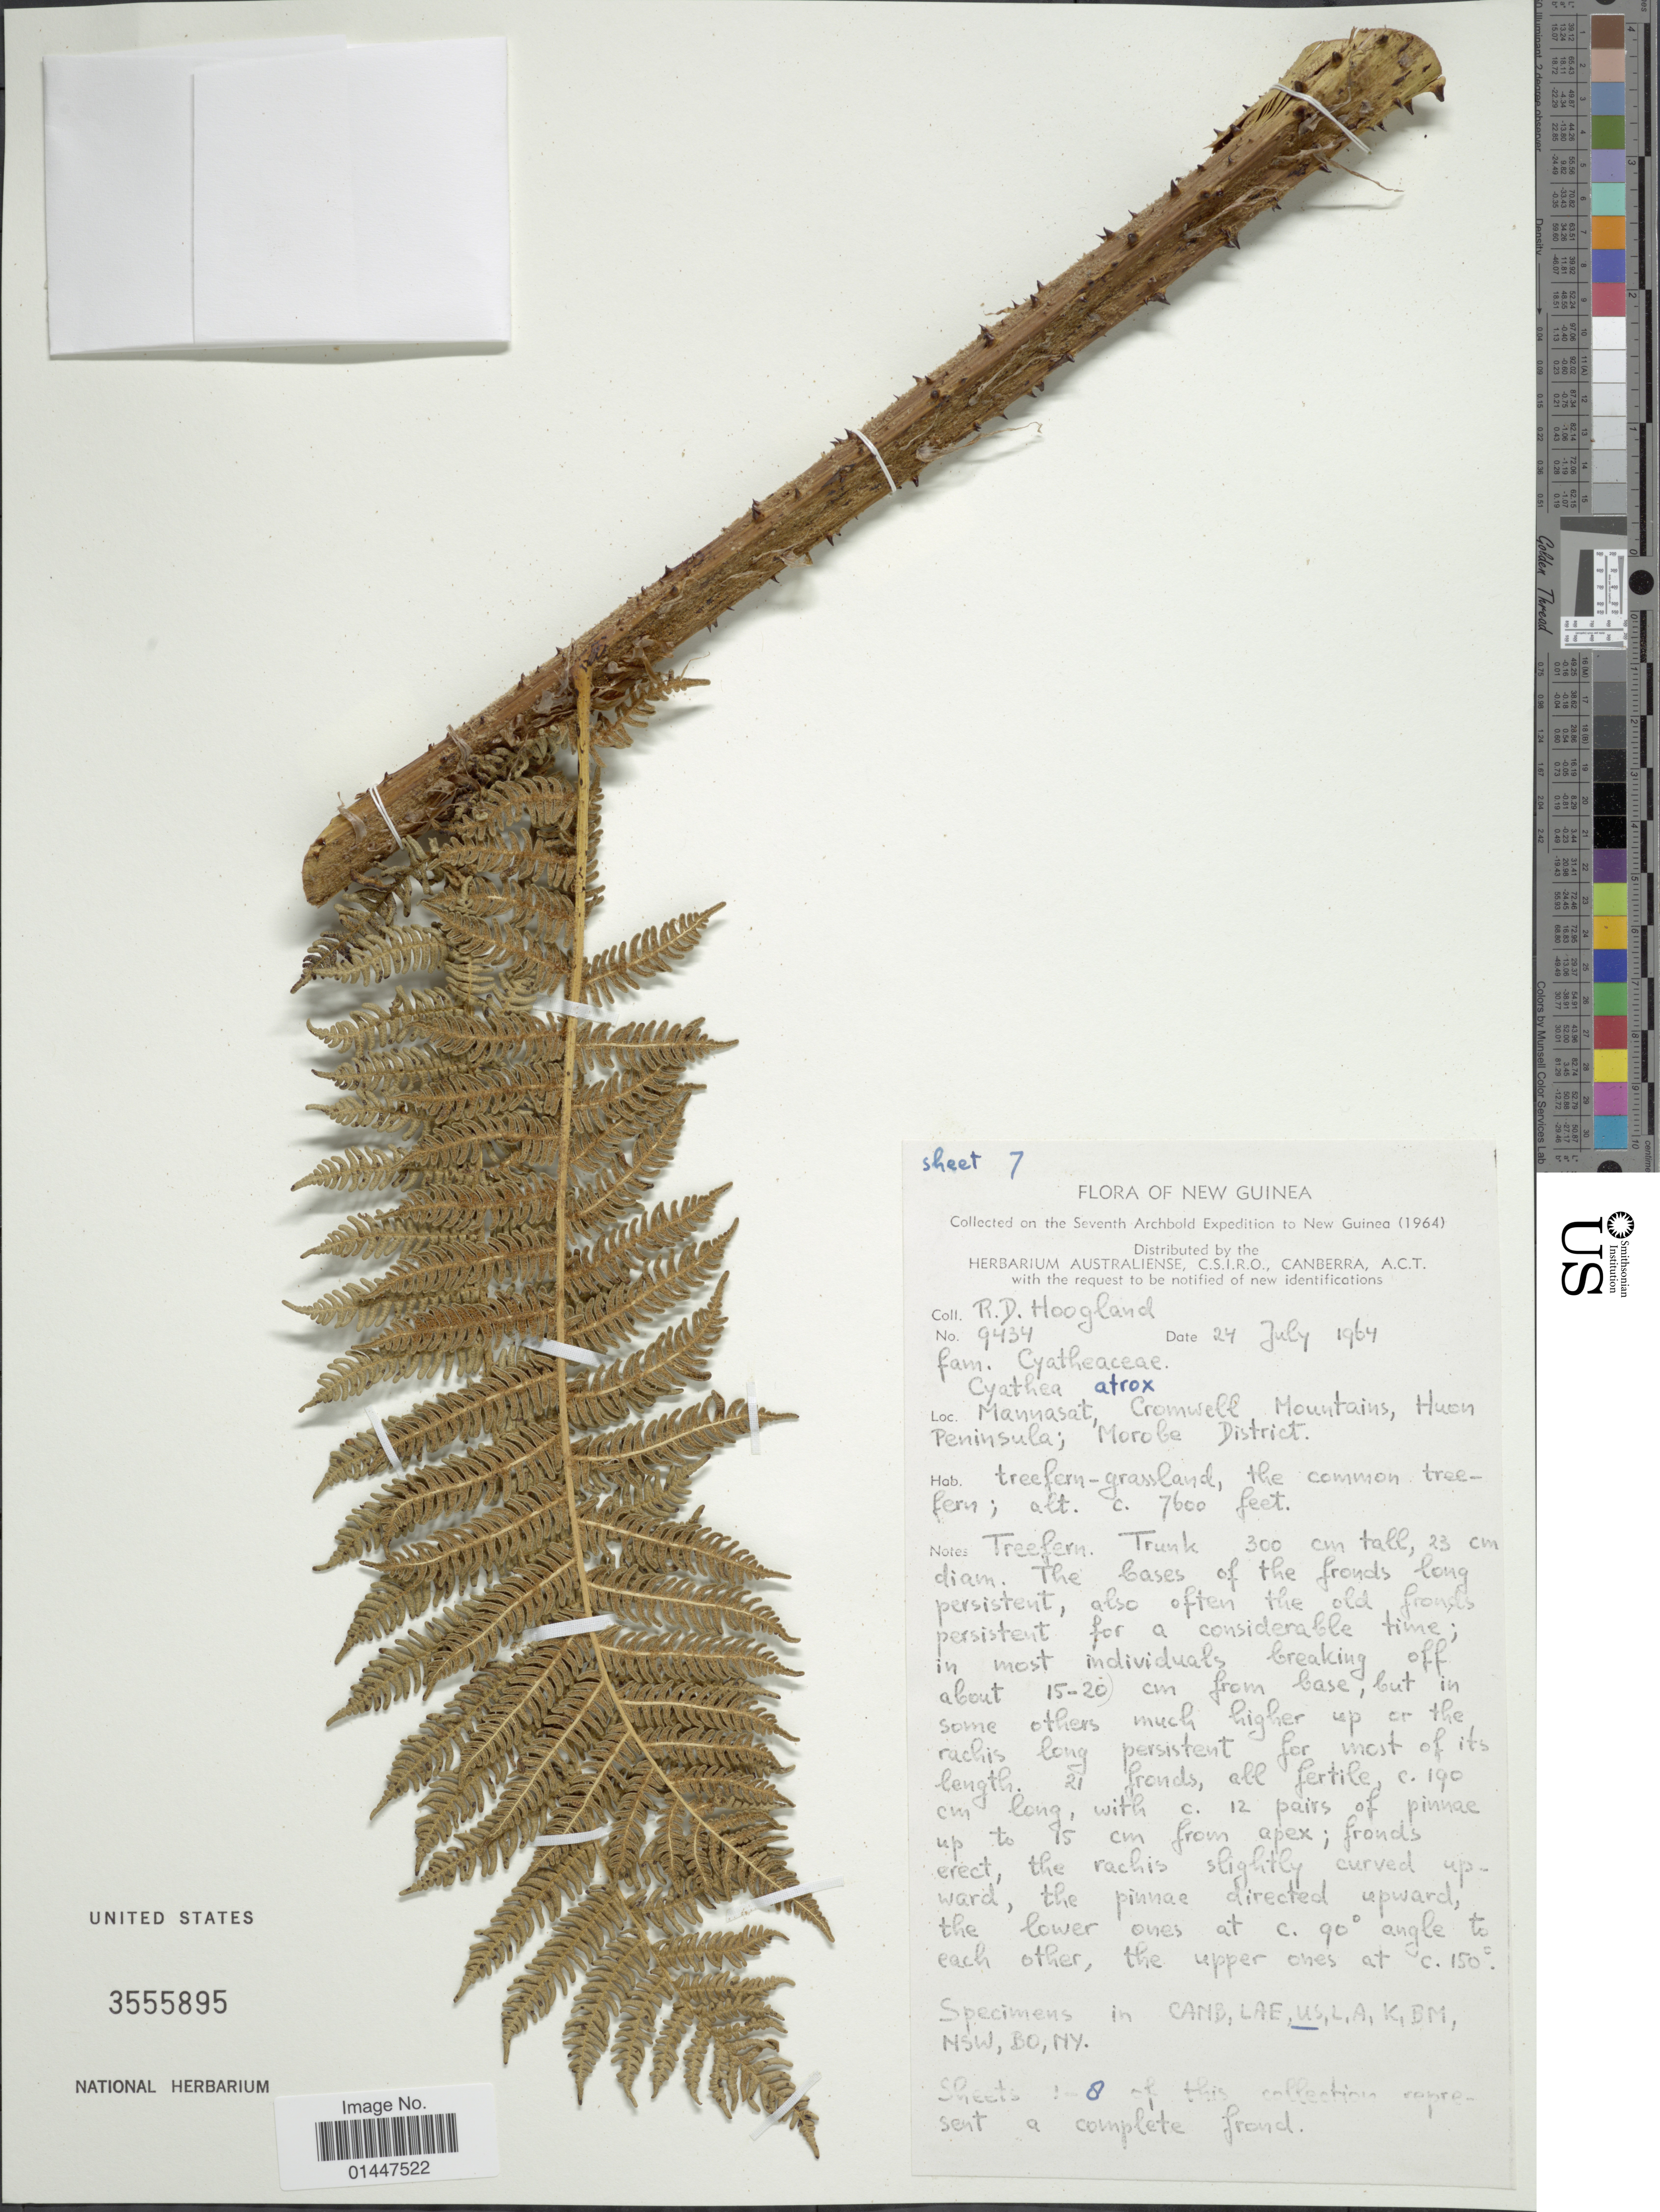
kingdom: Plantae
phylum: Tracheophyta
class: Polypodiopsida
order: Cyatheales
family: Cyatheaceae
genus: Sphaeropteris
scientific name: Sphaeropteris atrox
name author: (C. Chr.) R.M. Tryon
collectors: R. D. Hoogland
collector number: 9434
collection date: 1964-07-24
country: Papua New Guinea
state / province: Morobe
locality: New Guinea. Mannasat, Cromwell Mountains, Huan Peninsula; Morobe District. treefern-grassland, the common treefern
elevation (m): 2316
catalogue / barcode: US 3555895